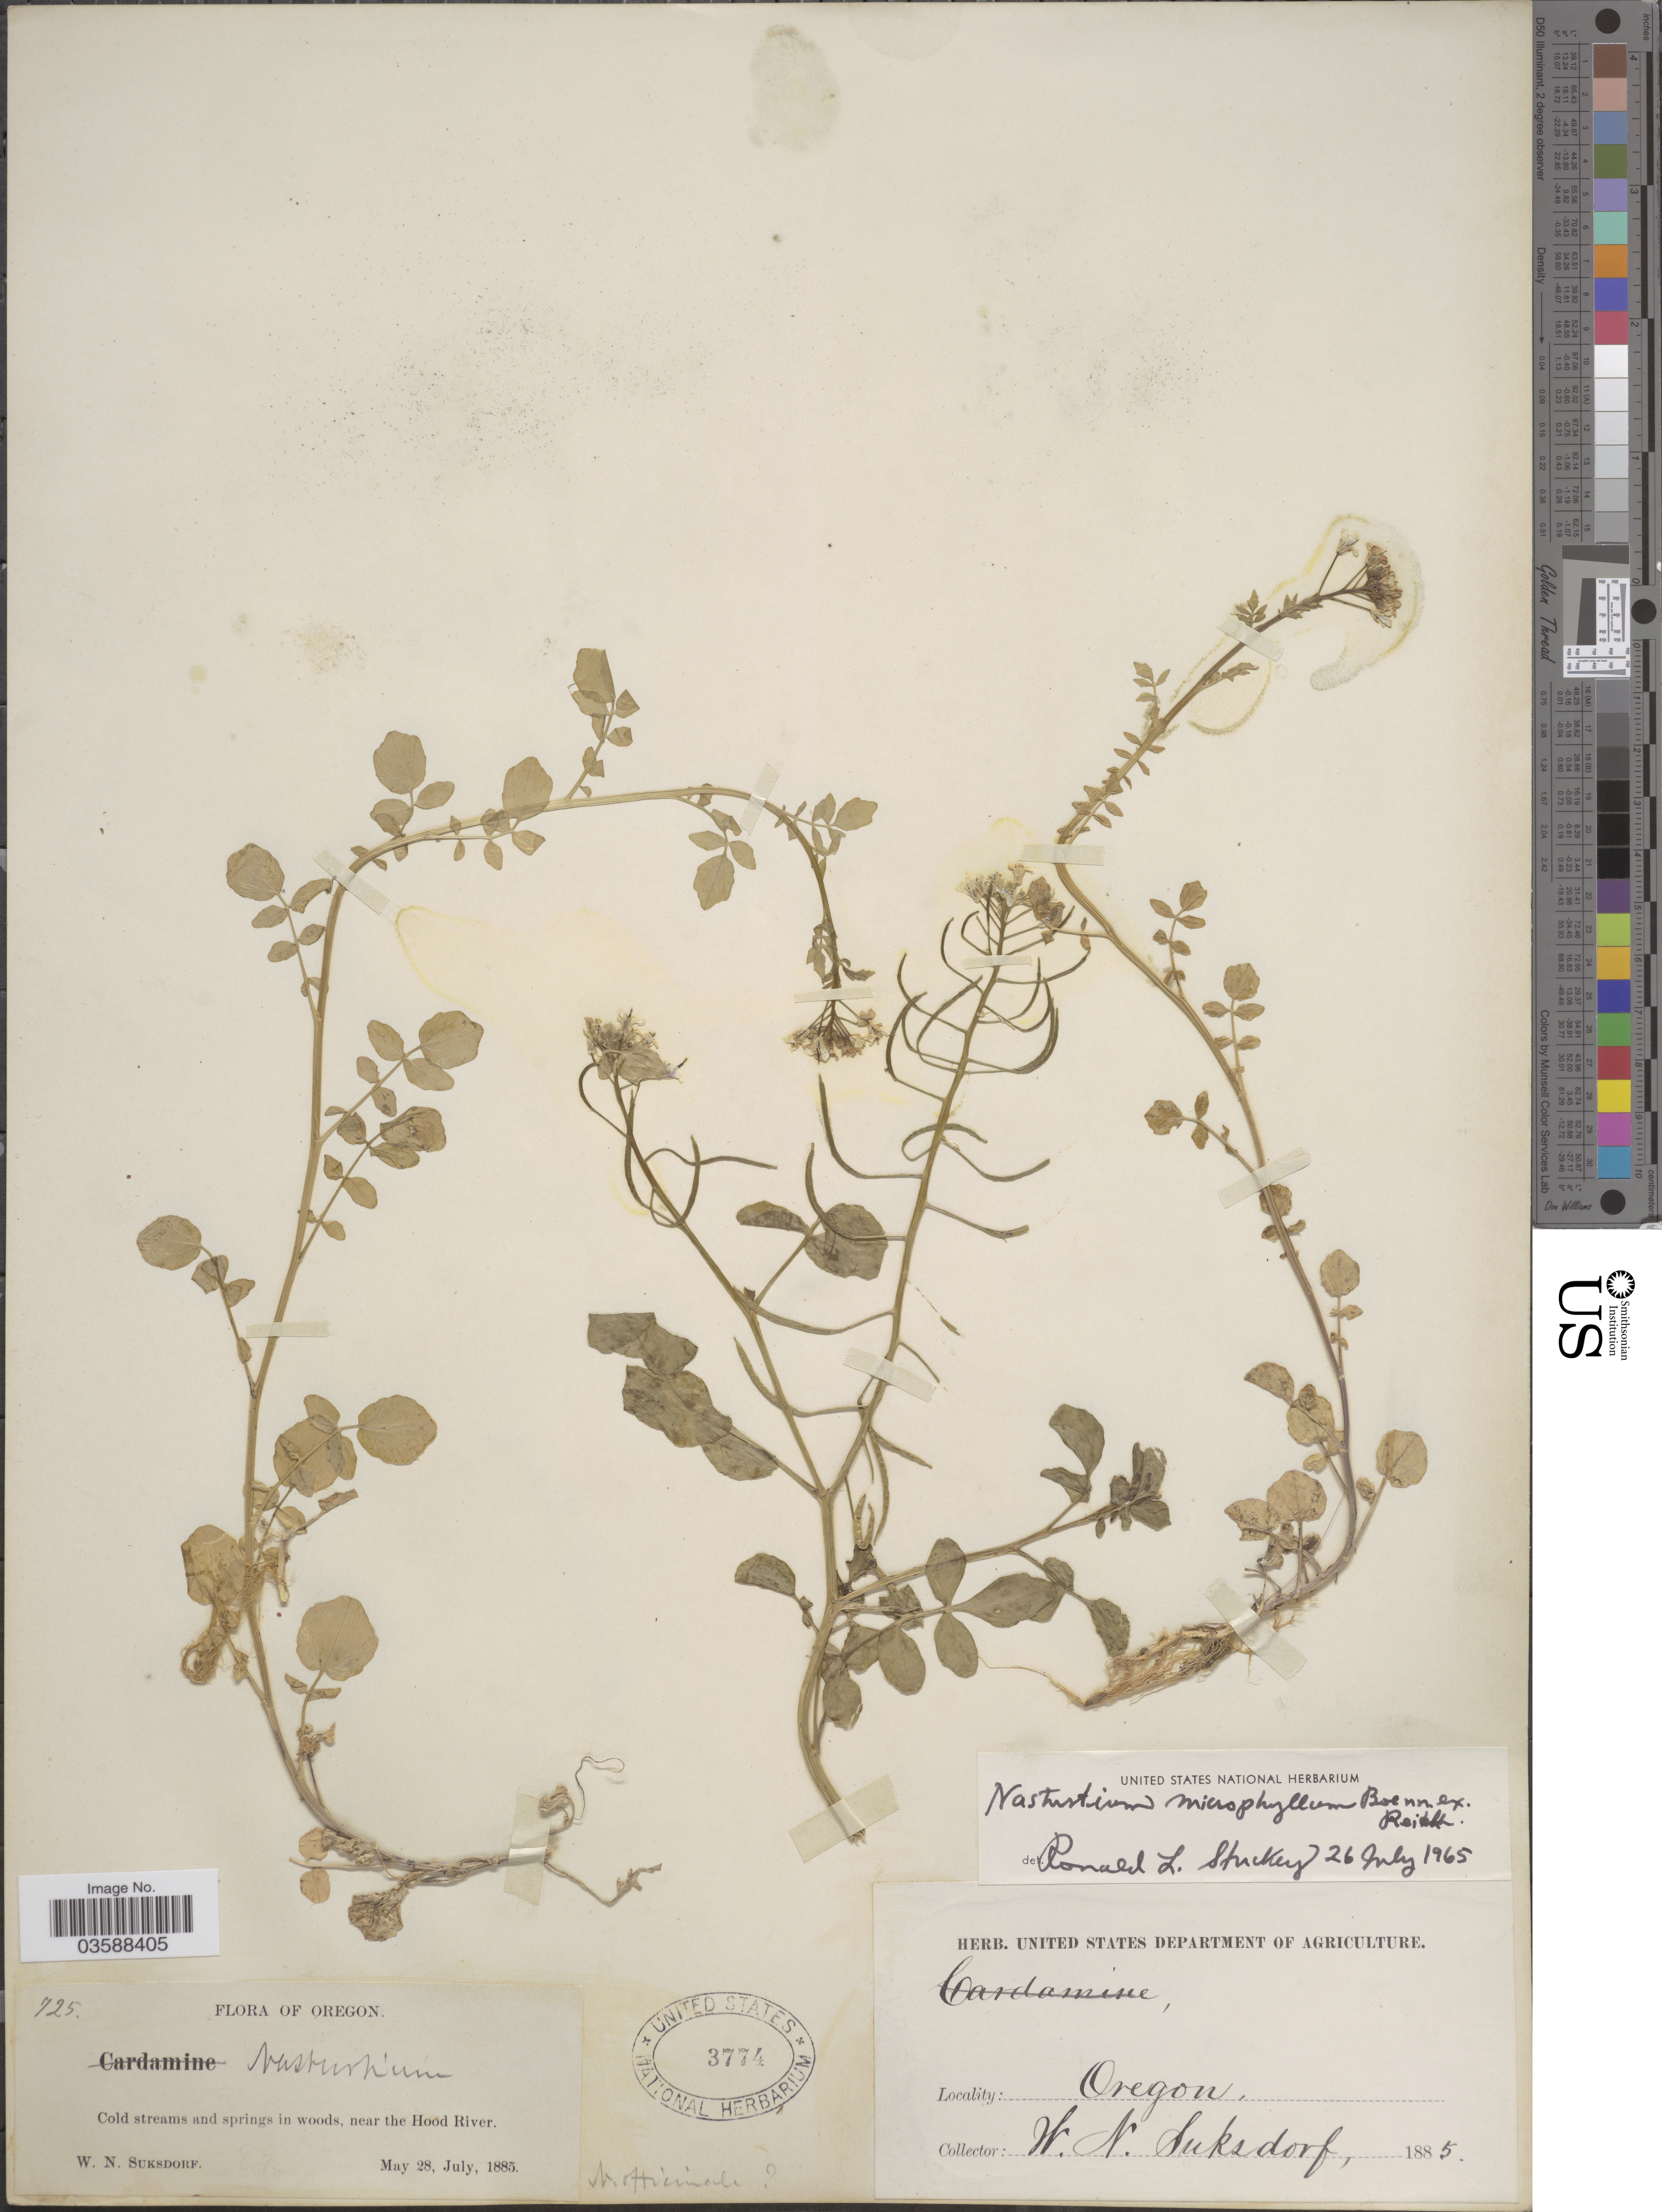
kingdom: Plantae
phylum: Tracheophyta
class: Magnoliopsida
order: Brassicales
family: Brassicaceae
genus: Nasturtium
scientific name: Nasturtium microphyllum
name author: (Boenn.) Rchb.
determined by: Stuckey, R. L.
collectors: W. N. Suksdorf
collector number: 725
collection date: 1885-07-28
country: United States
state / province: Oregon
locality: Cold streams and springs in woods, near the Hood River.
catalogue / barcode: US 3774